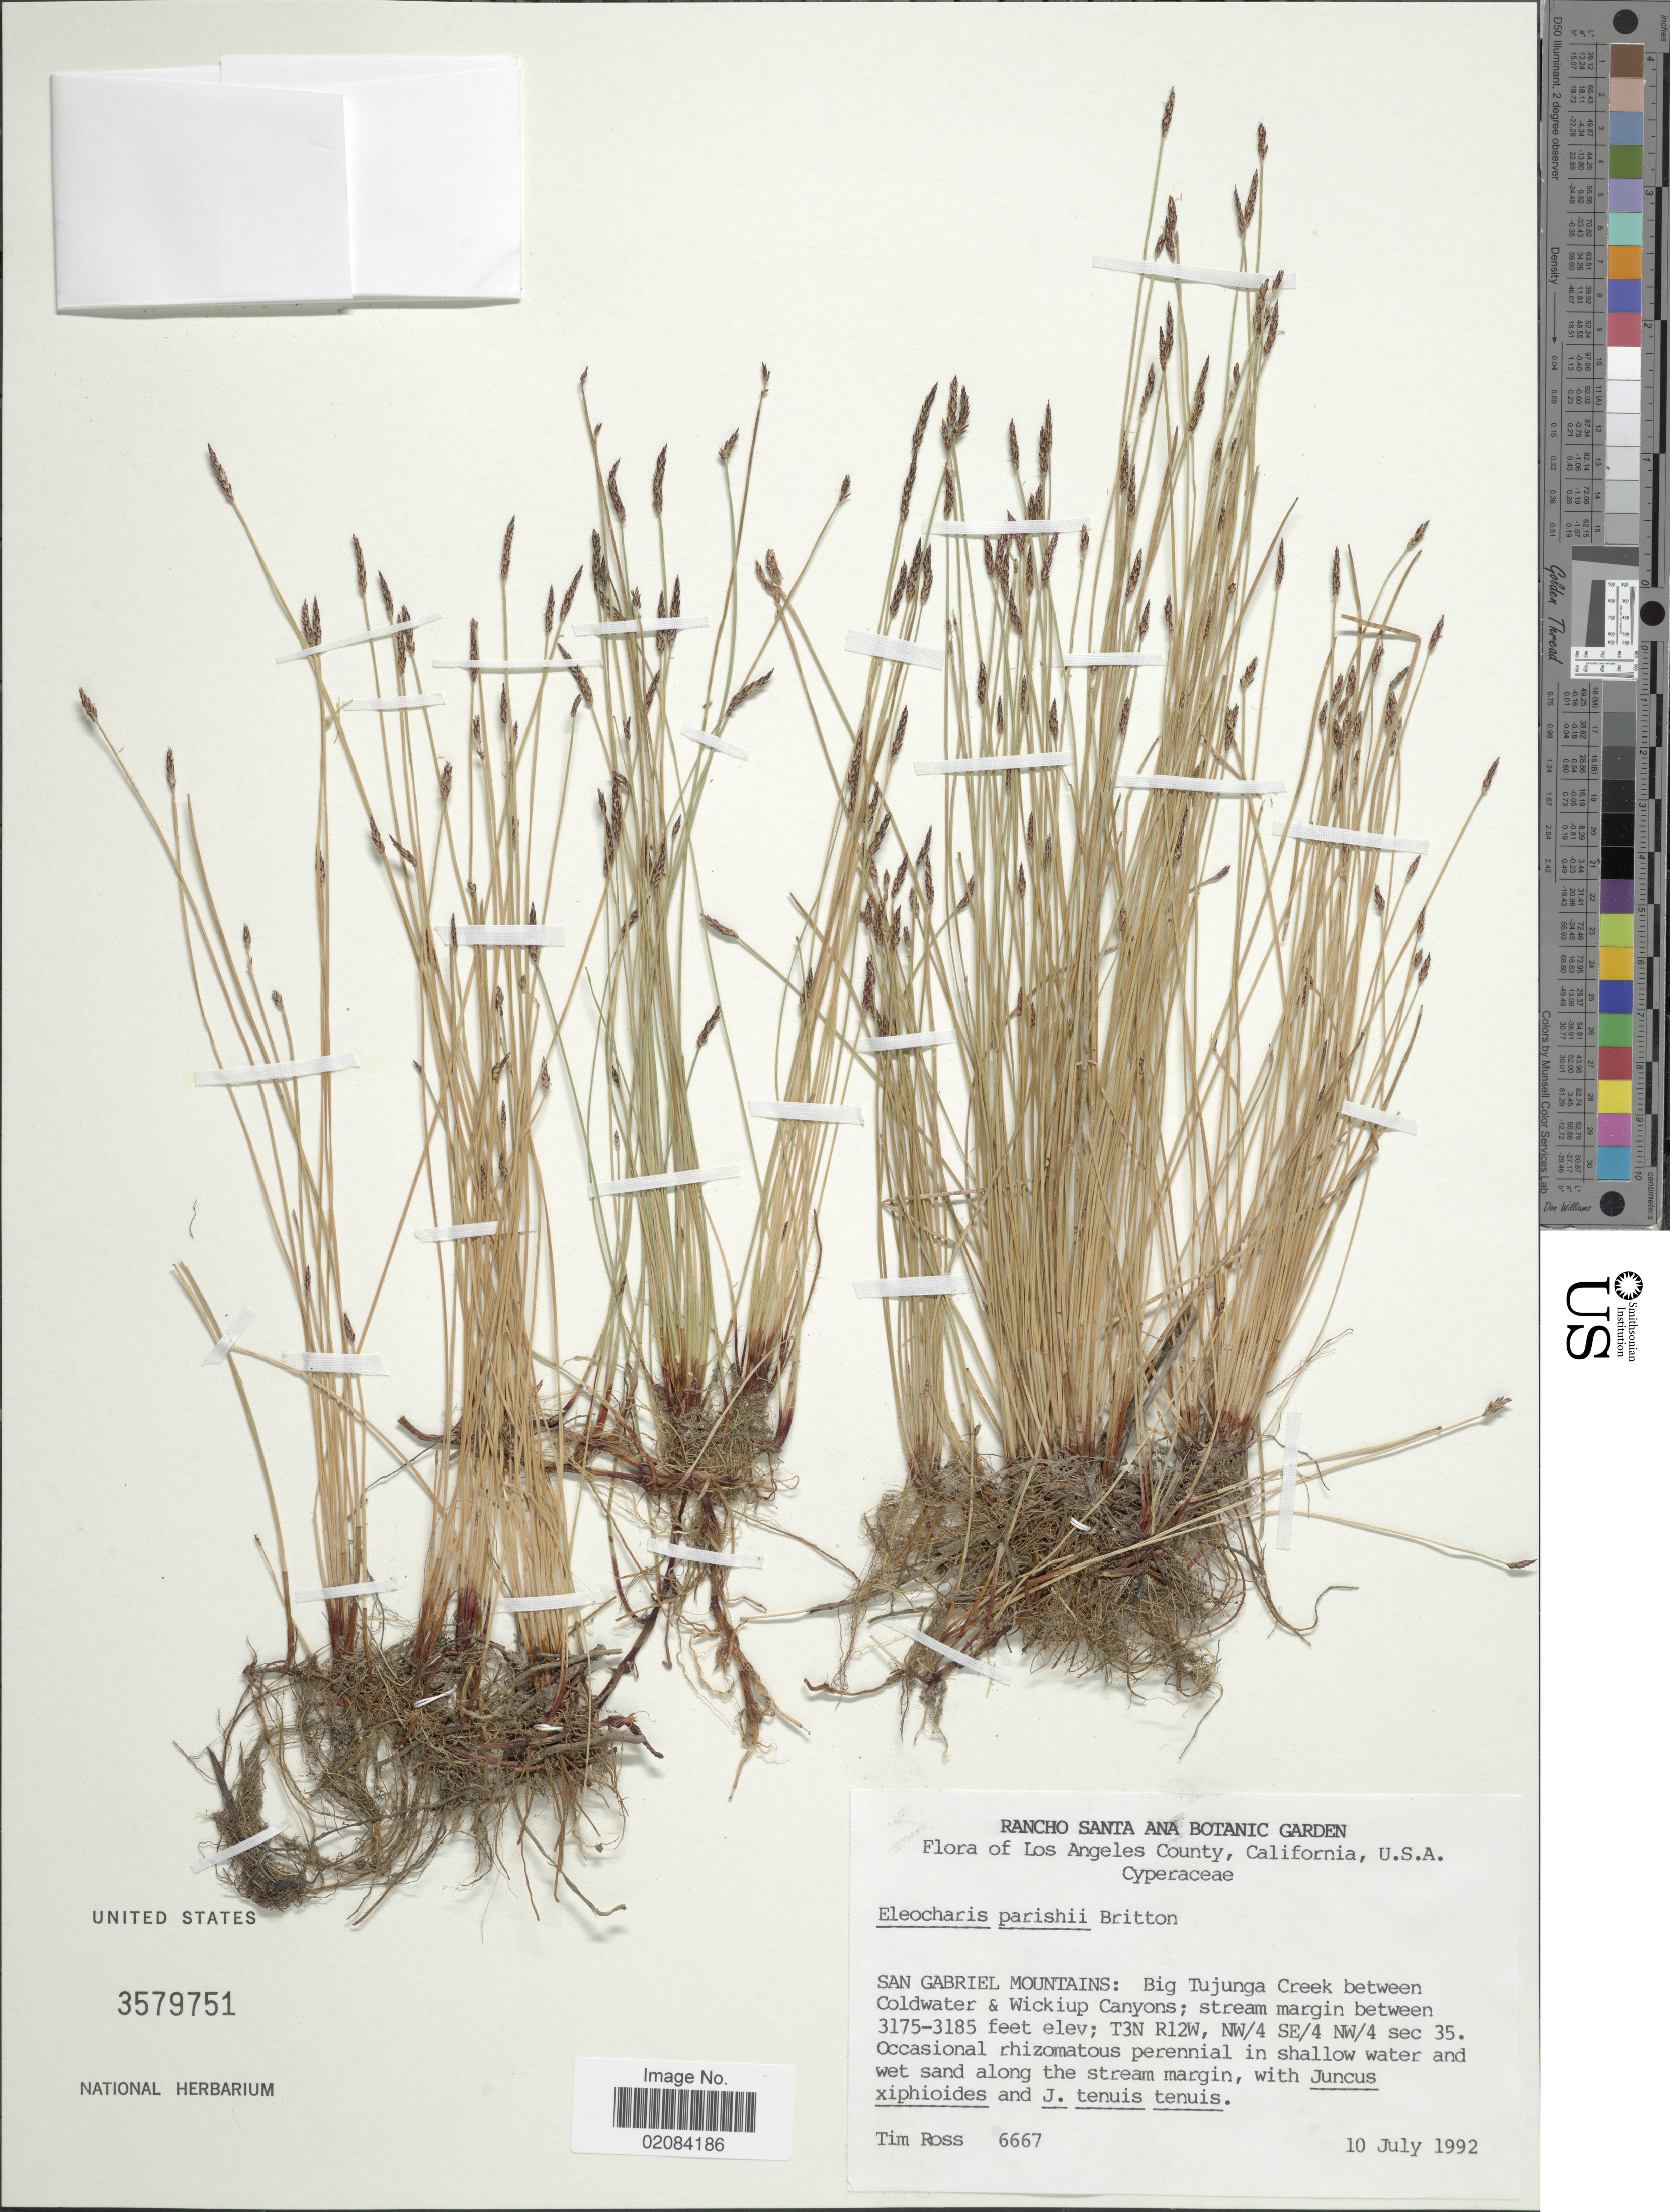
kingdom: Plantae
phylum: Tracheophyta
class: Liliopsida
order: Poales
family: Cyperaceae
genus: Eleocharis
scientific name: Eleocharis parishii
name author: Britton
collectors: T. Ross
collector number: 6667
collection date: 1992-07-10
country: United States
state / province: California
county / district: Los Angeles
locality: Los Angeles County, California, U.S.A. San Gabriel Mountains: Big Tujunga Creek between Coldwater & Wickiup Canyons; stream margin. T3N R12W,NW/4 SE/4 NW/4 sec 35.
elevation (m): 968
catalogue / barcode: US 3579751